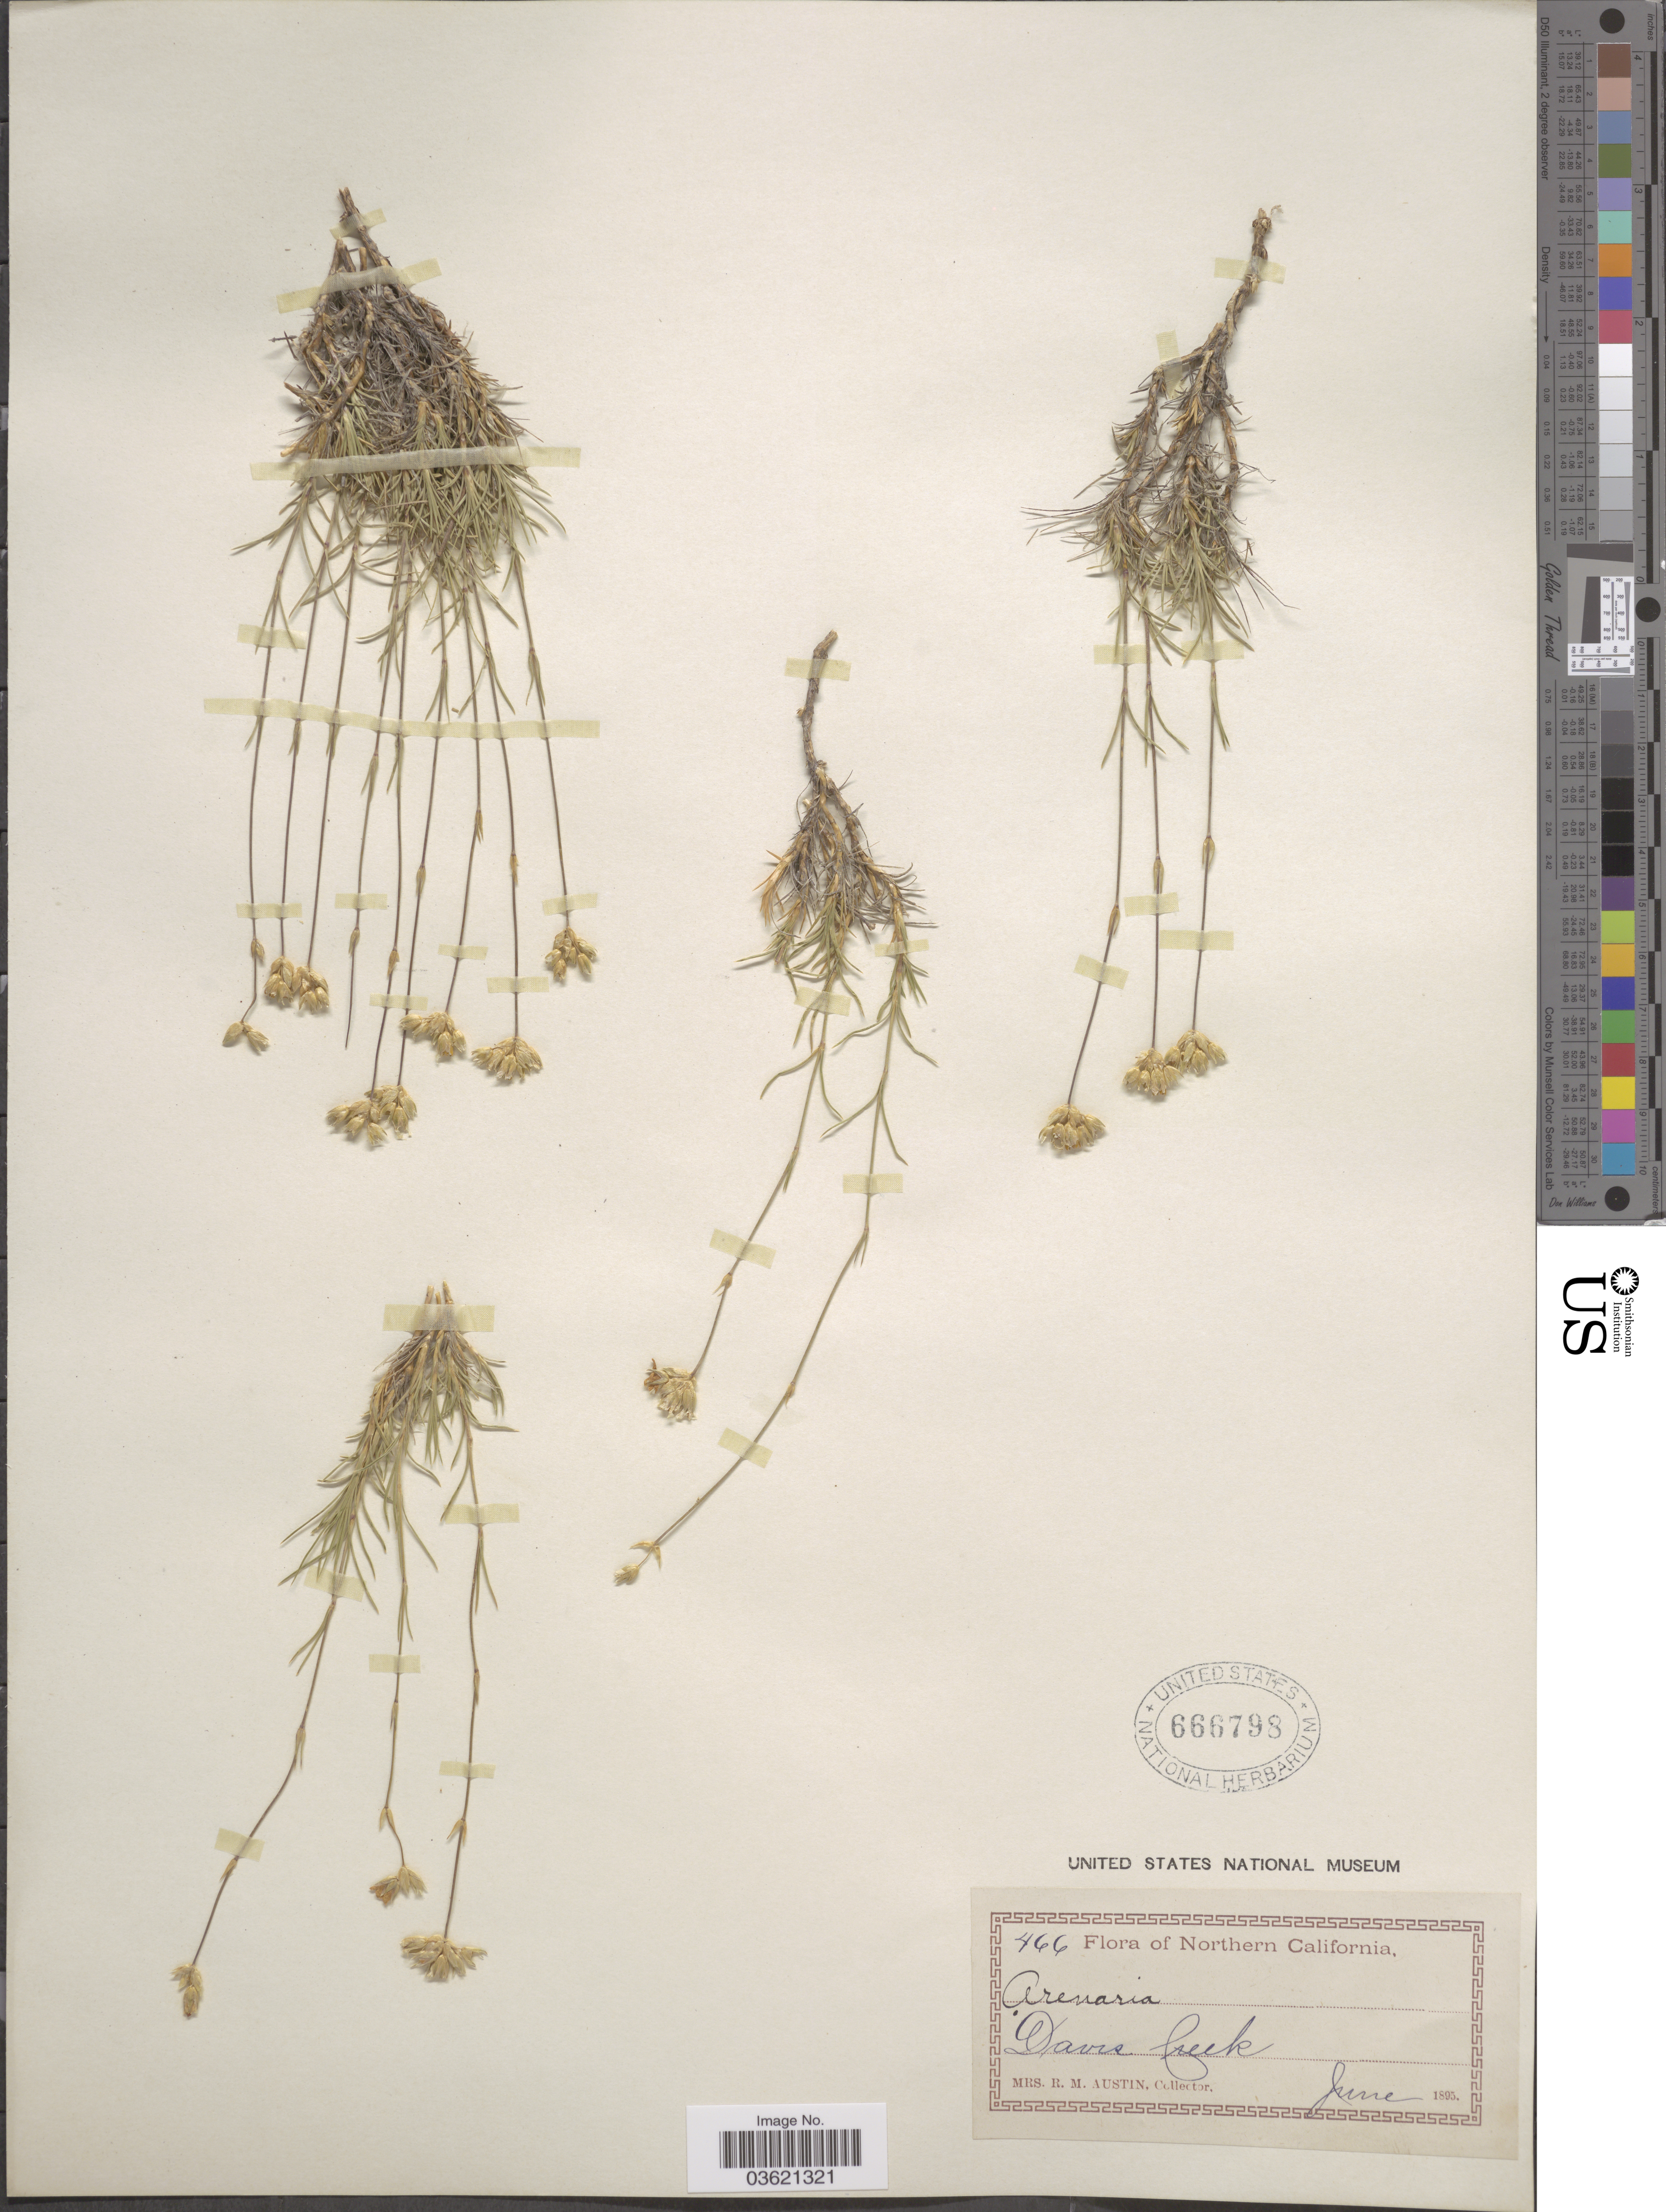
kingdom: Plantae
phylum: Tracheophyta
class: Magnoliopsida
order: Caryophyllales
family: Caryophyllaceae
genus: Arenaria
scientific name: Arenaria sp.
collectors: R. Austin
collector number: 466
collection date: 1895-06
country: United States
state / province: California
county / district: Modoc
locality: Northern California. Davis Creek.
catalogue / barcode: US 666798